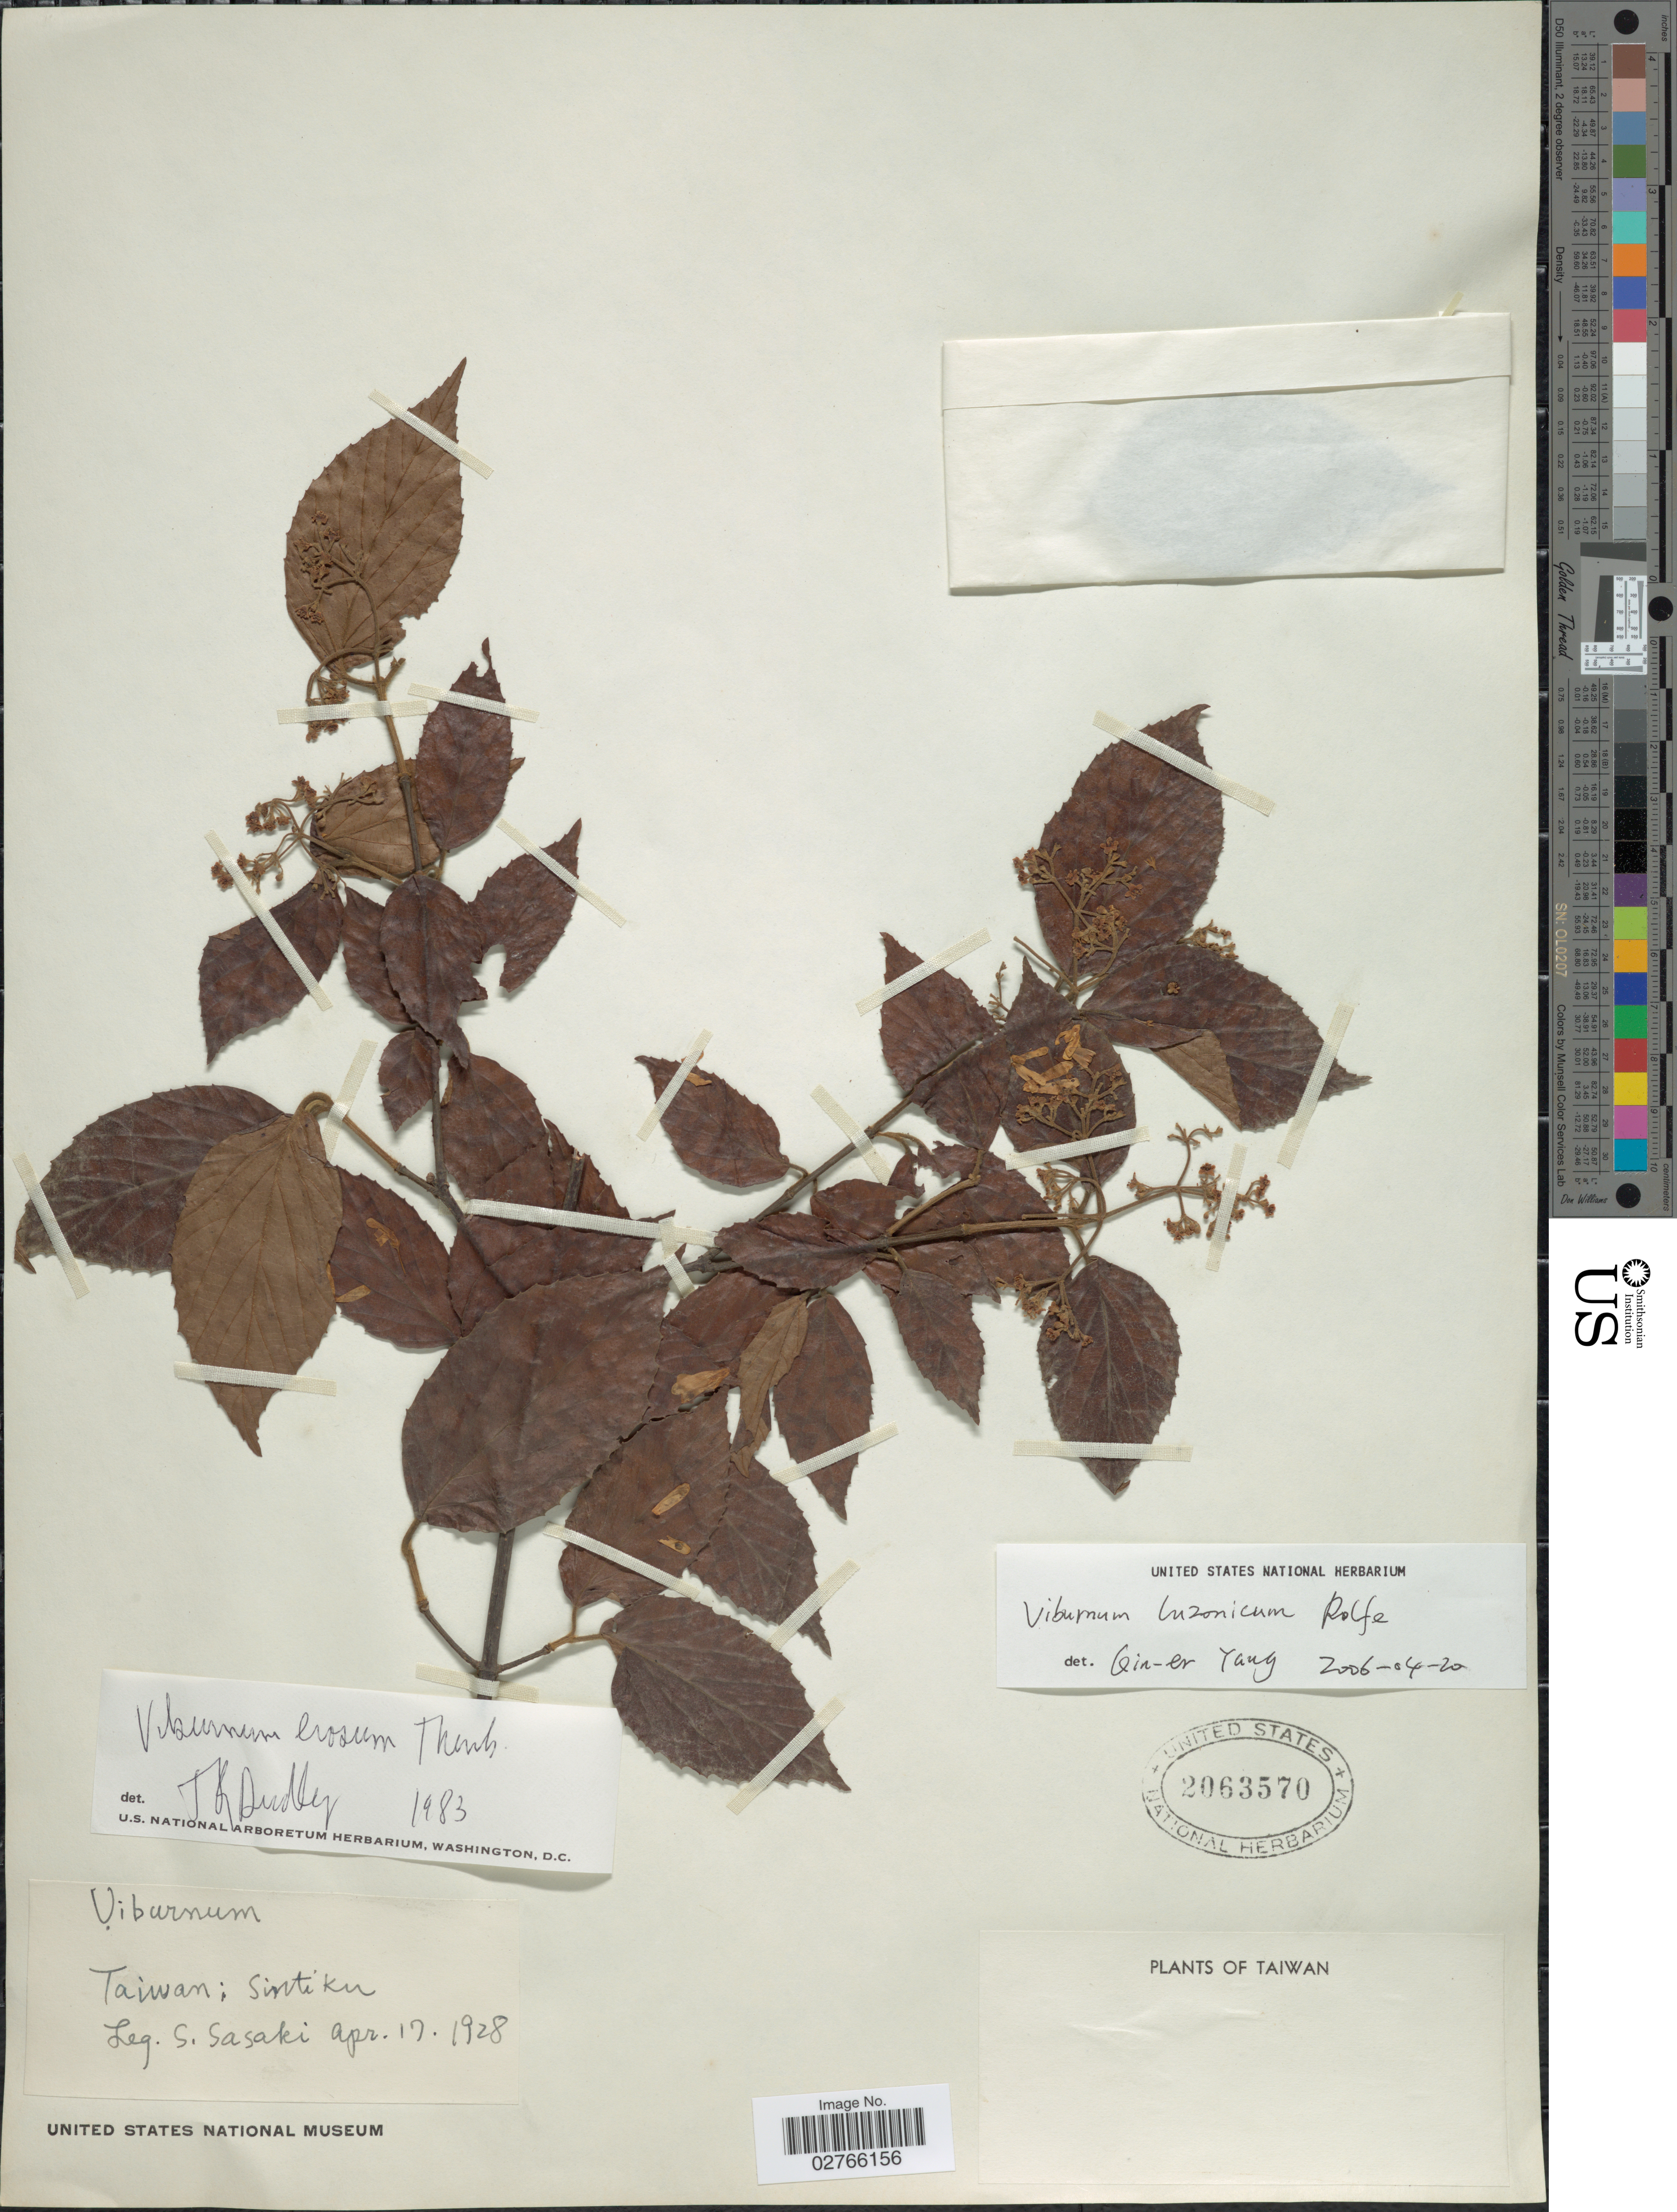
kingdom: Plantae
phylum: Tracheophyta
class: Magnoliopsida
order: Dipsacales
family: Viburnaceae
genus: Viburnum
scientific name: Viburnum luzonicum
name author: Rolfe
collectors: S. Sasaki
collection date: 1928-04-17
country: Taiwan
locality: Sintiku.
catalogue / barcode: US 2063570